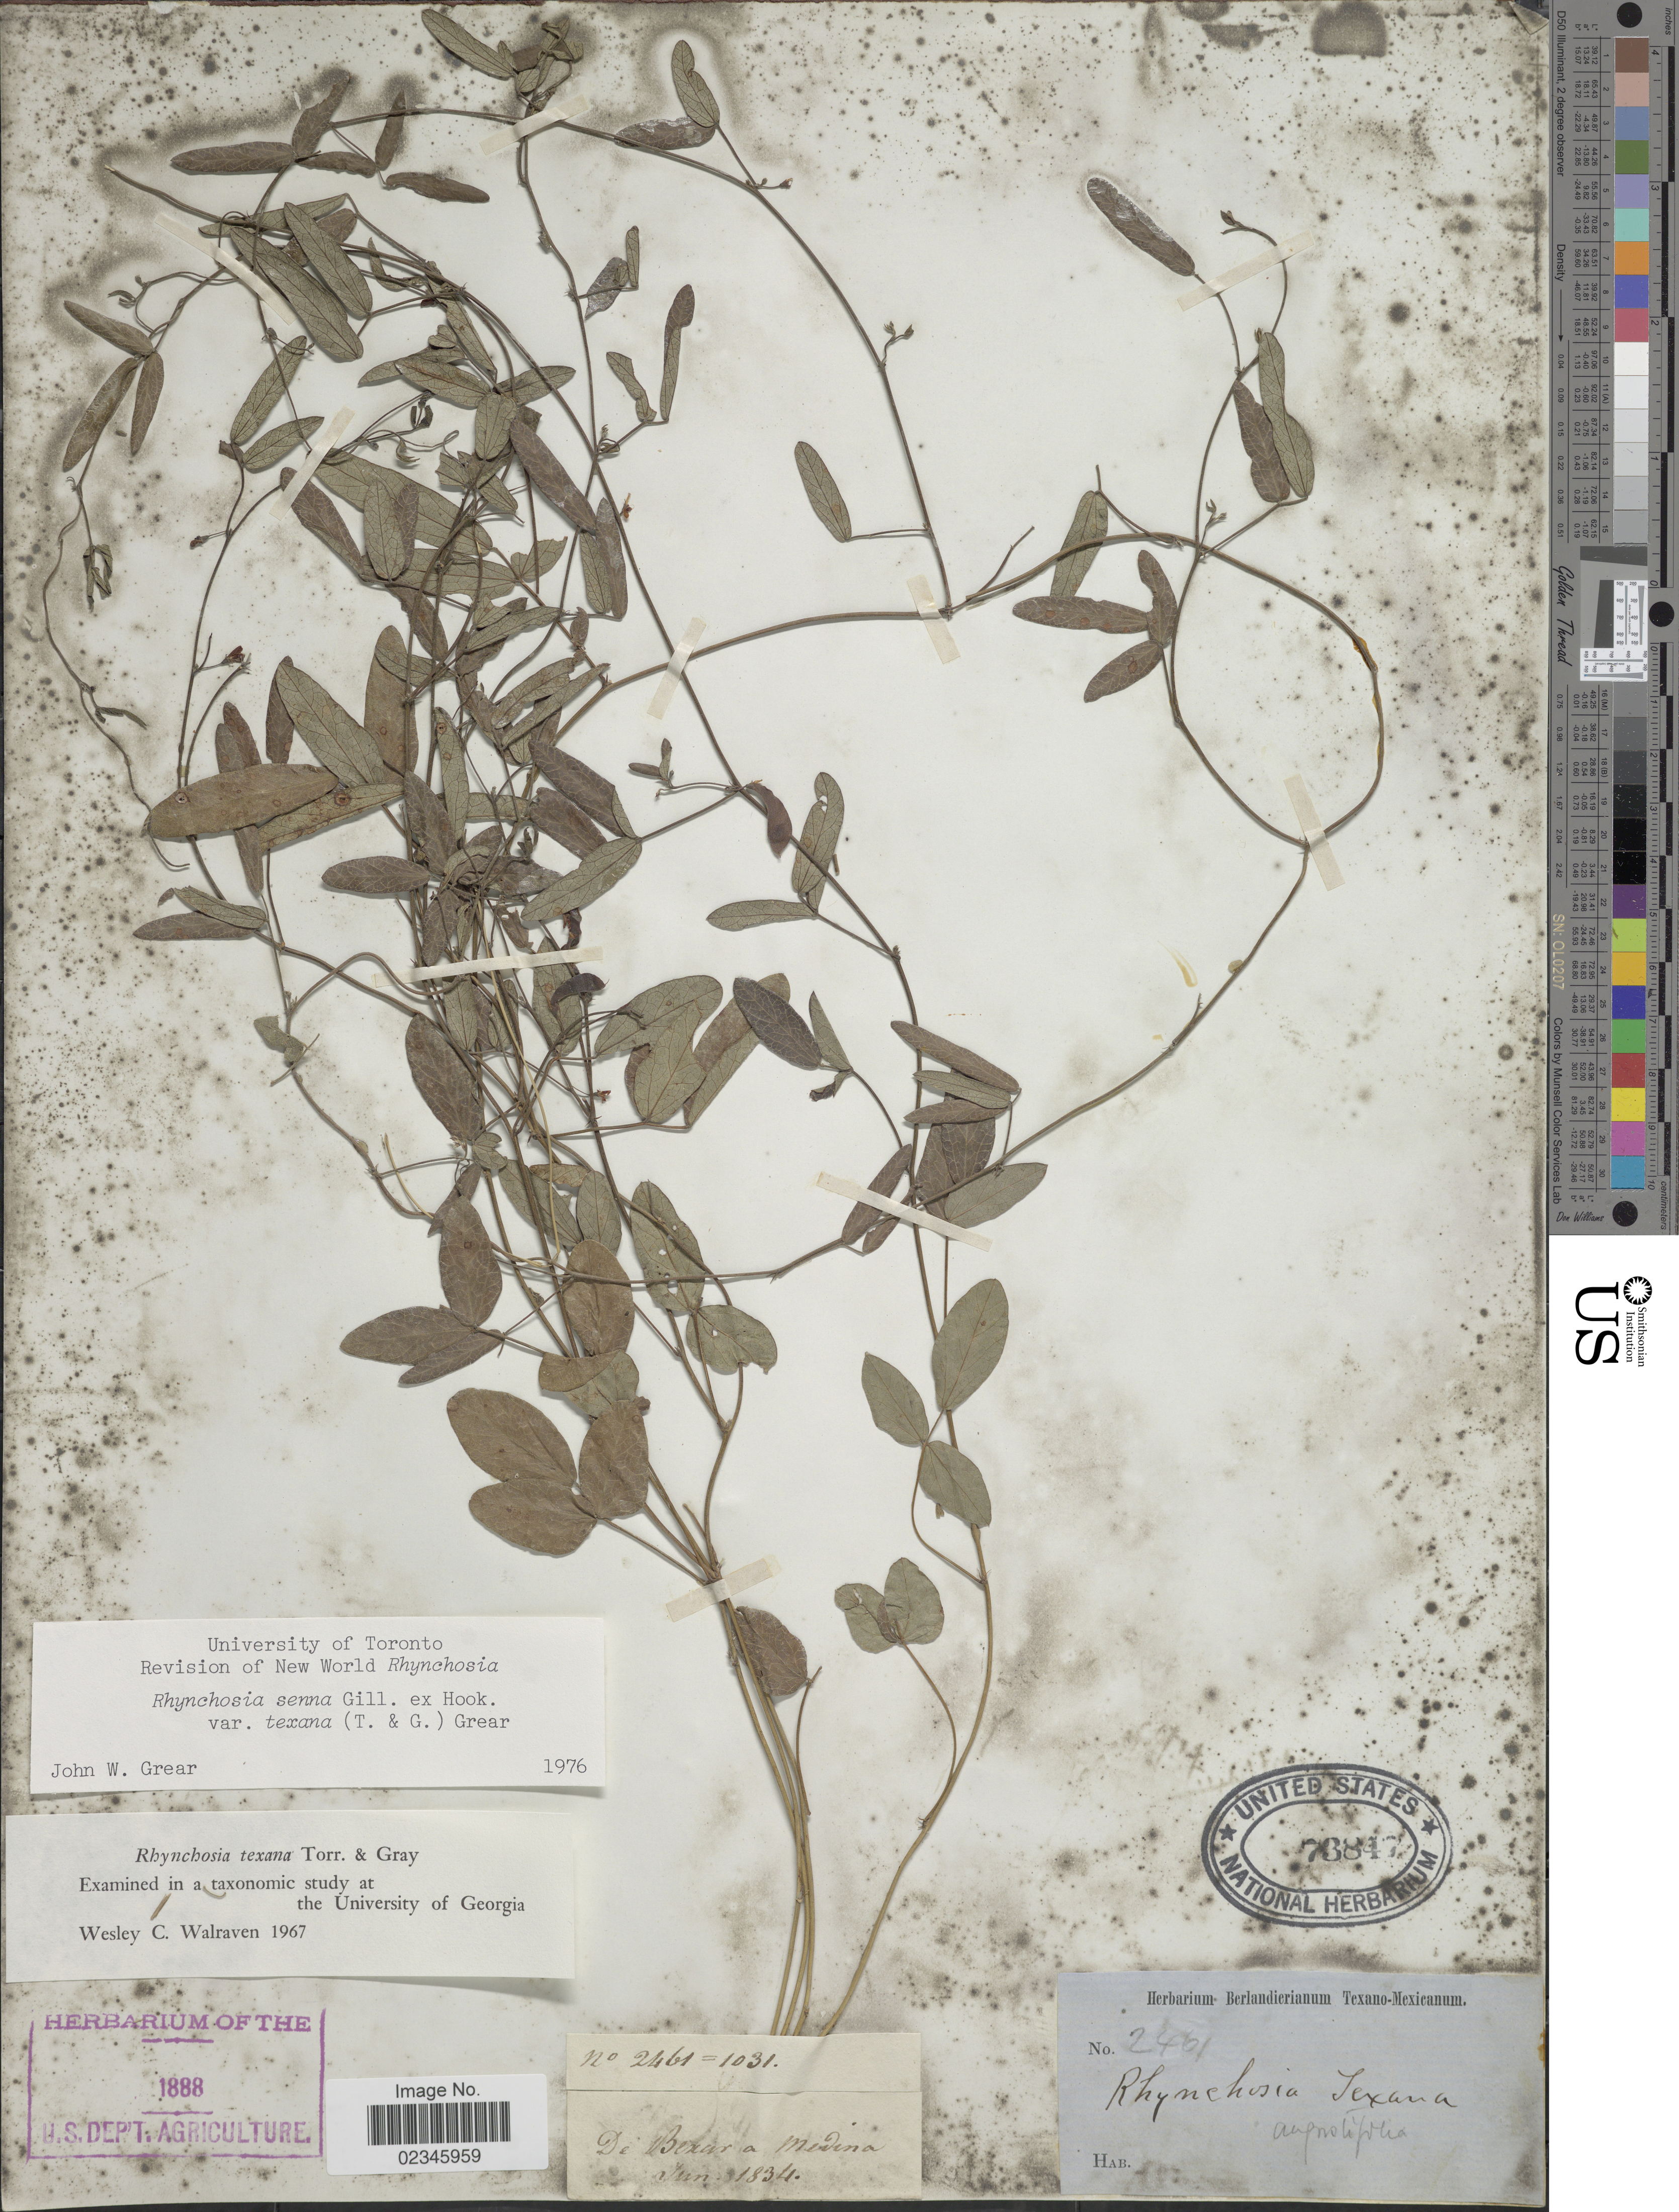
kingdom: Plantae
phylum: Tracheophyta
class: Magnoliopsida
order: Fabales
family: Fabaceae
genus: Rhynchosia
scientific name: Rhynchosia senna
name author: Gillies ex Hook.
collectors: ex Herb. Berlandierianum Texano-Mexicanum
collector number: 2461/1031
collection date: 1834-06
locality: De Bexara Medina [unsure placement]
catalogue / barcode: US 73847